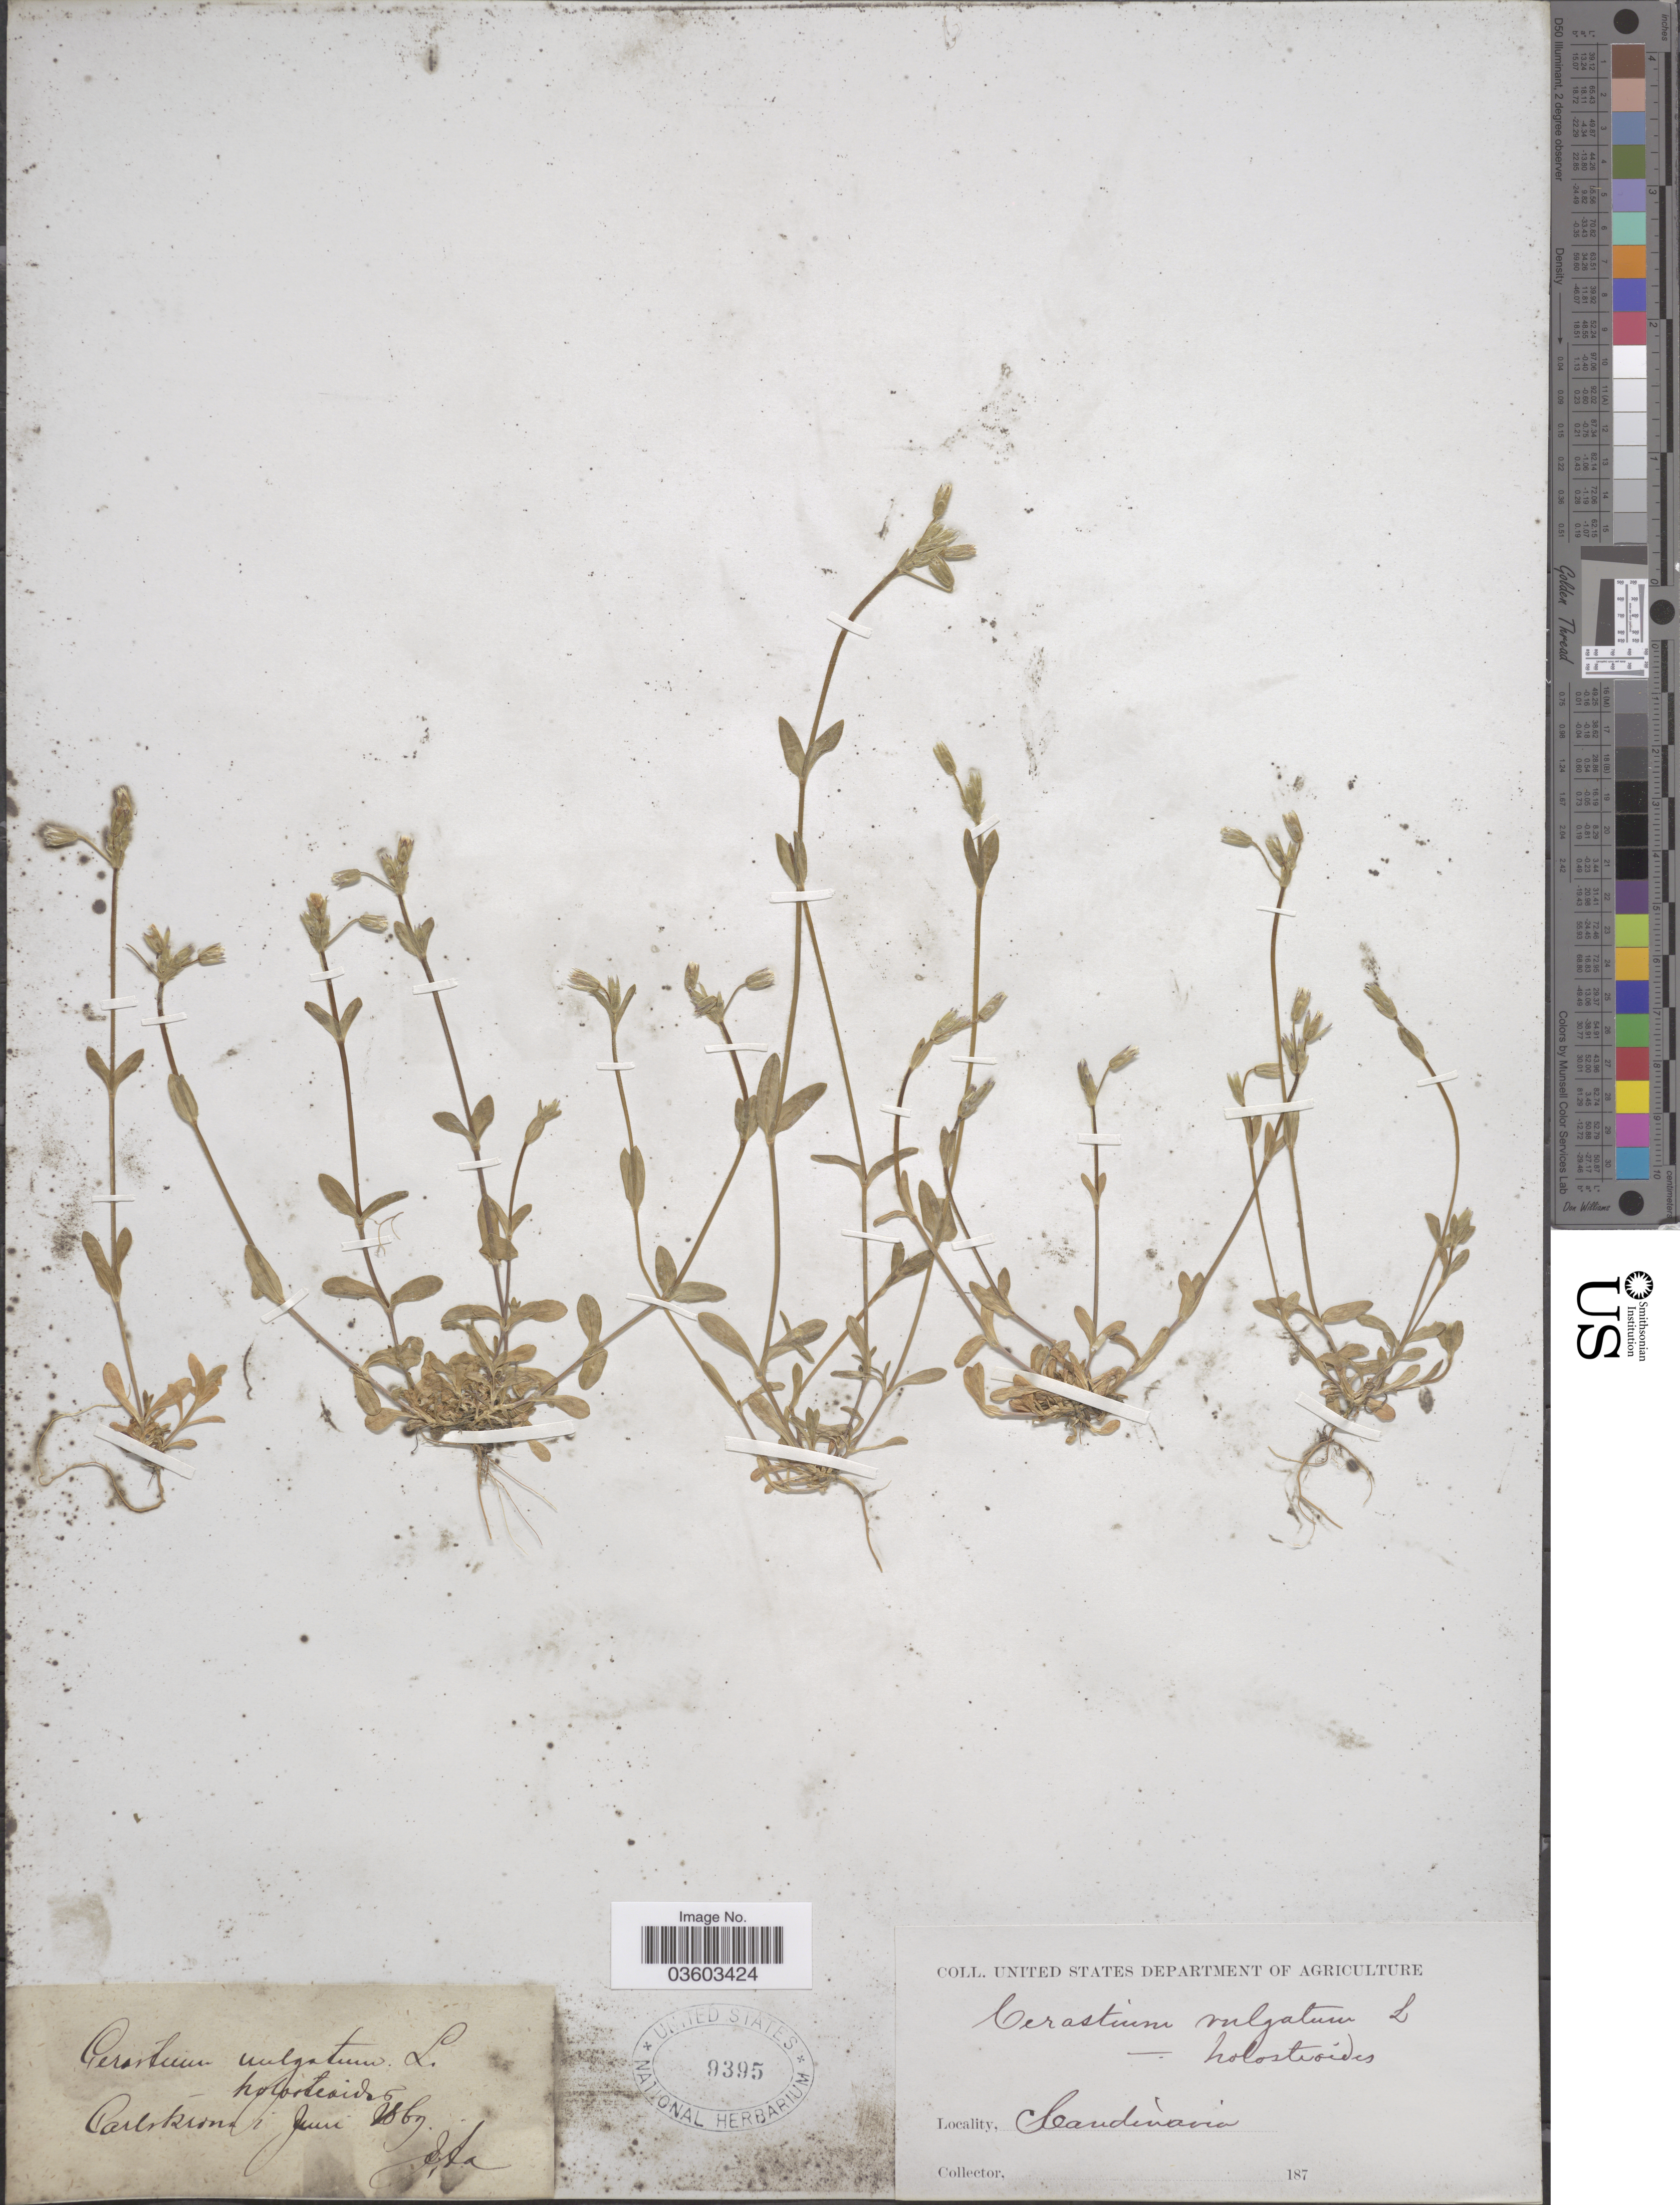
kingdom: Plantae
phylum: Tracheophyta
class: Magnoliopsida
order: Caryophyllales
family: Caryophyllaceae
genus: Cerastium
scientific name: Cerastium vulgatum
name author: L.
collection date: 1869-06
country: Sweden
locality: Carlskrona. Scandinavia.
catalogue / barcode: US 9395